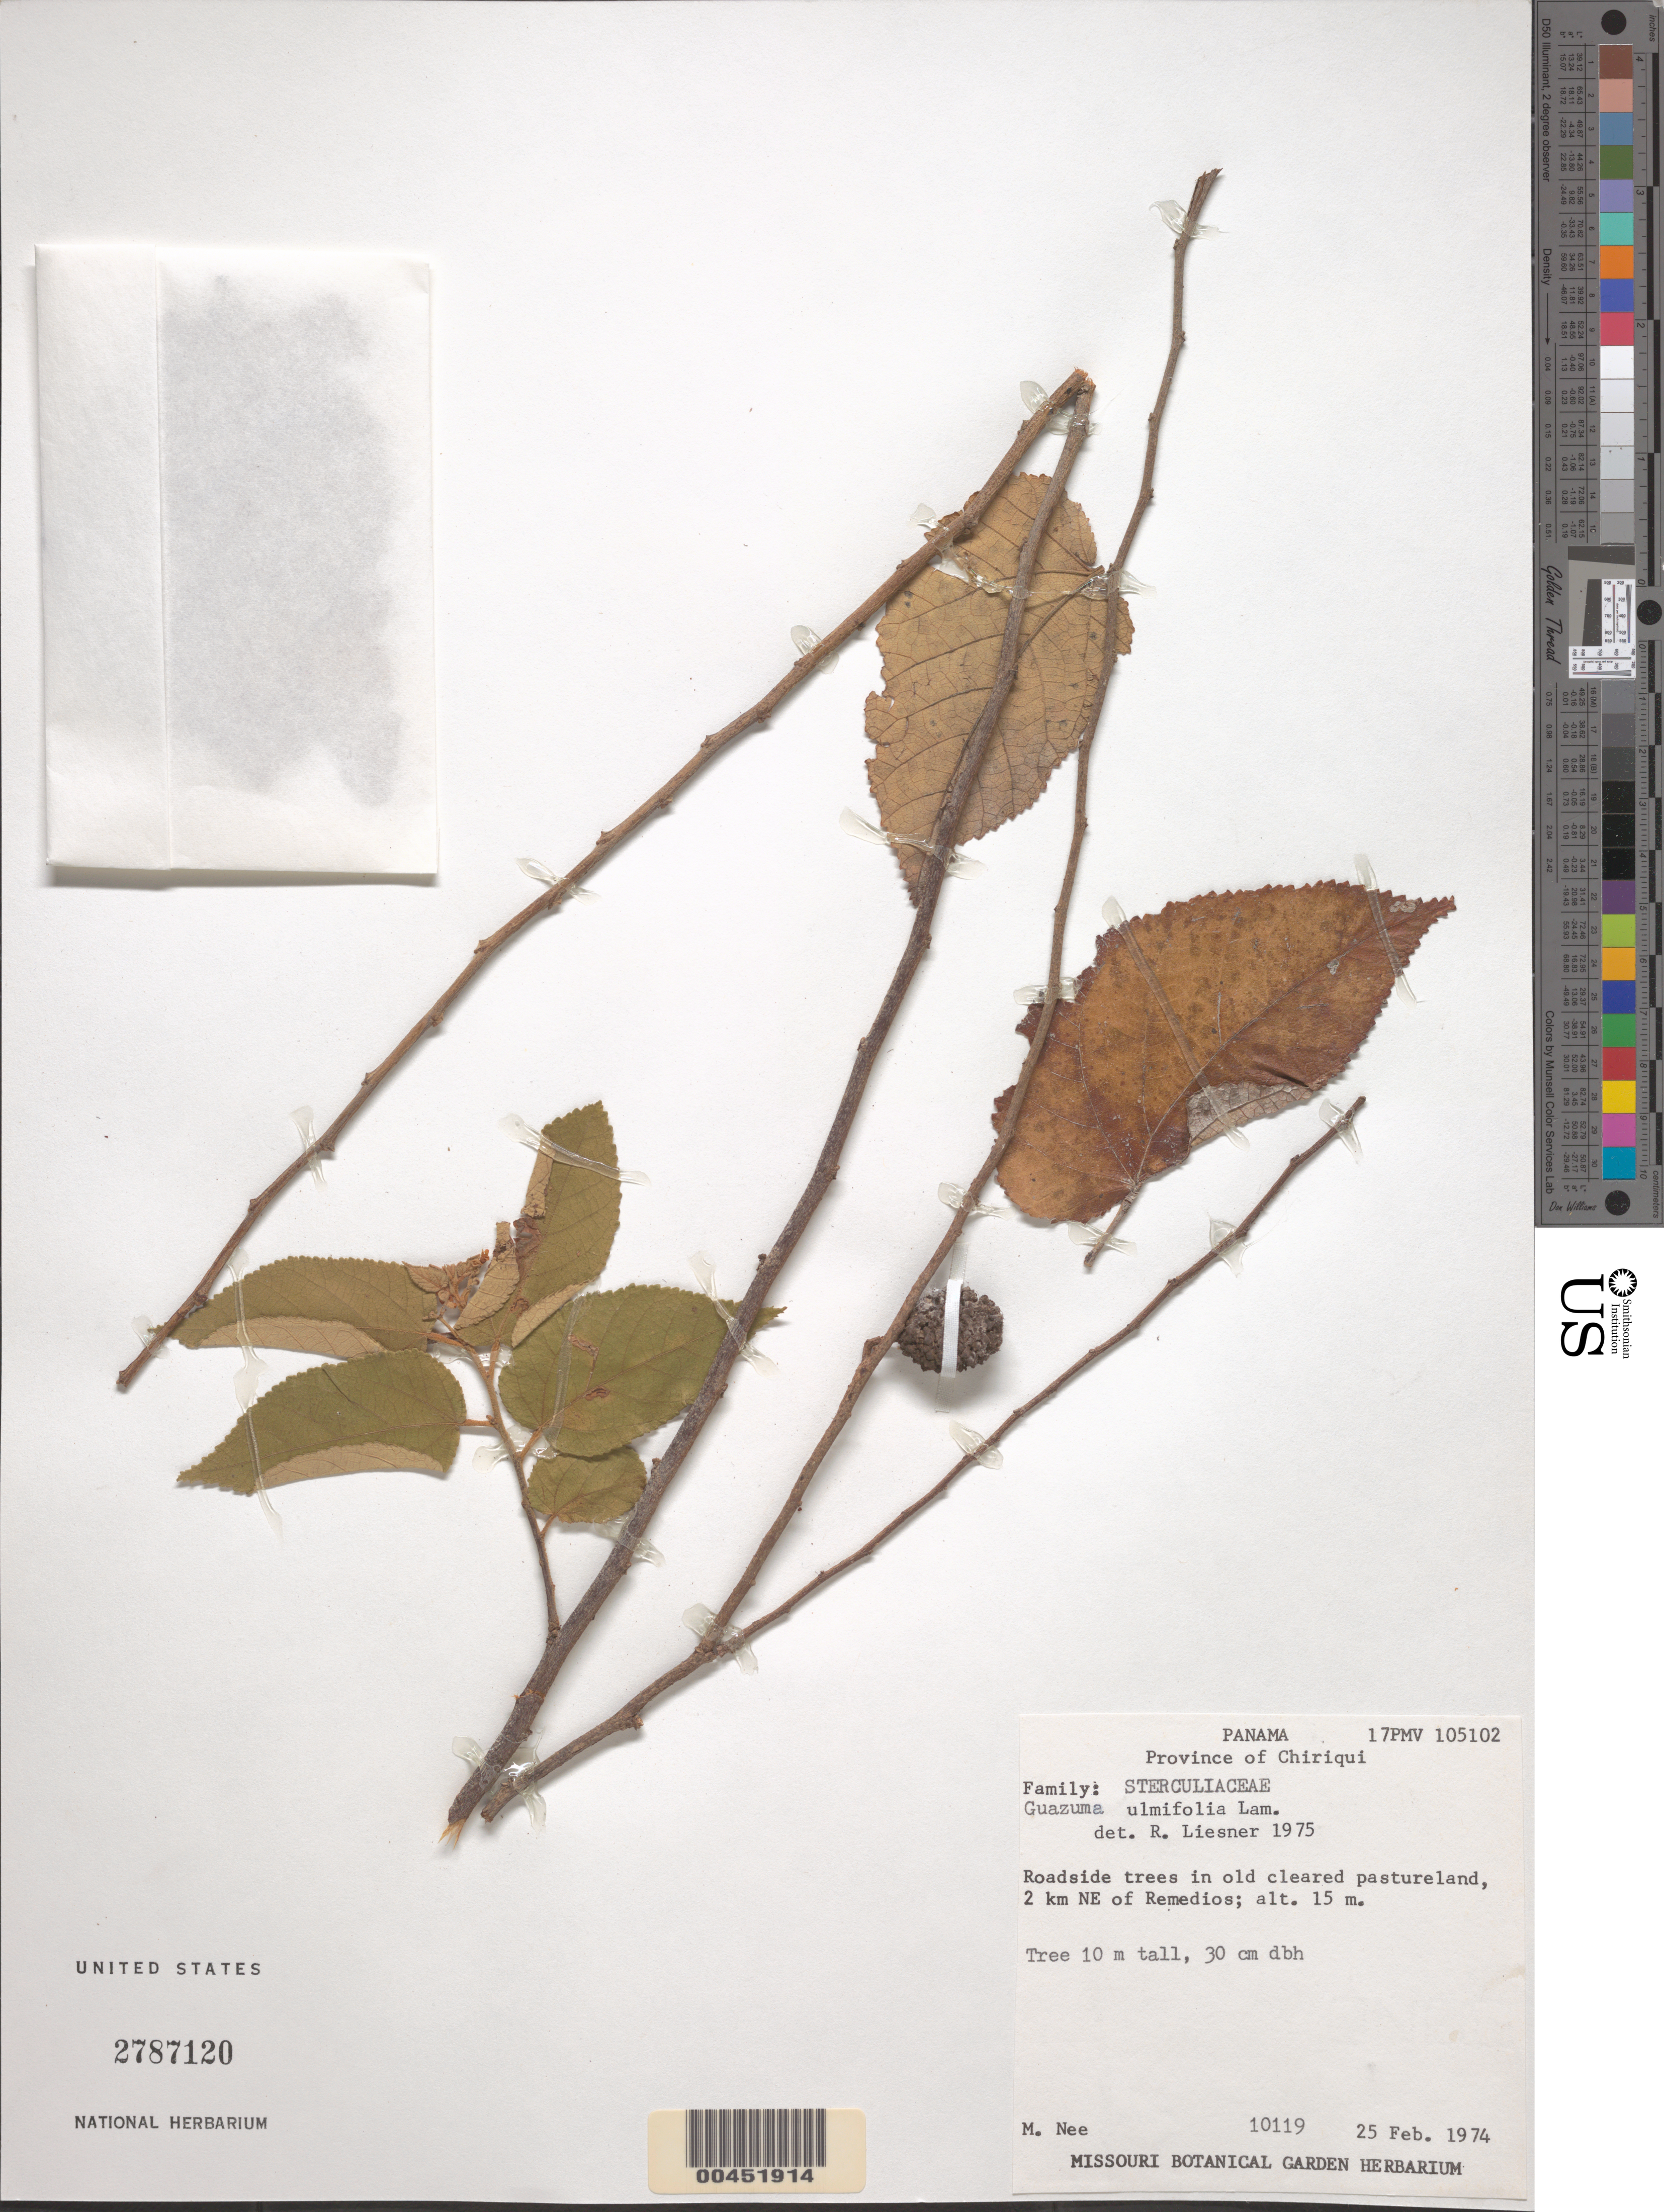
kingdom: Plantae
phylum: Tracheophyta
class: Magnoliopsida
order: Malvales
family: Malvaceae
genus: Guazuma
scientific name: Guazuma ulmifolia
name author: Lam.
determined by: Liesner, R. L.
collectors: M. Nee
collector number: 10119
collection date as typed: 25 Feb 1974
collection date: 1974-02-25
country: Panama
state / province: Chiriquí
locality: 2 km NE of Remedios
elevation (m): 15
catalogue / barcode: US 2787120